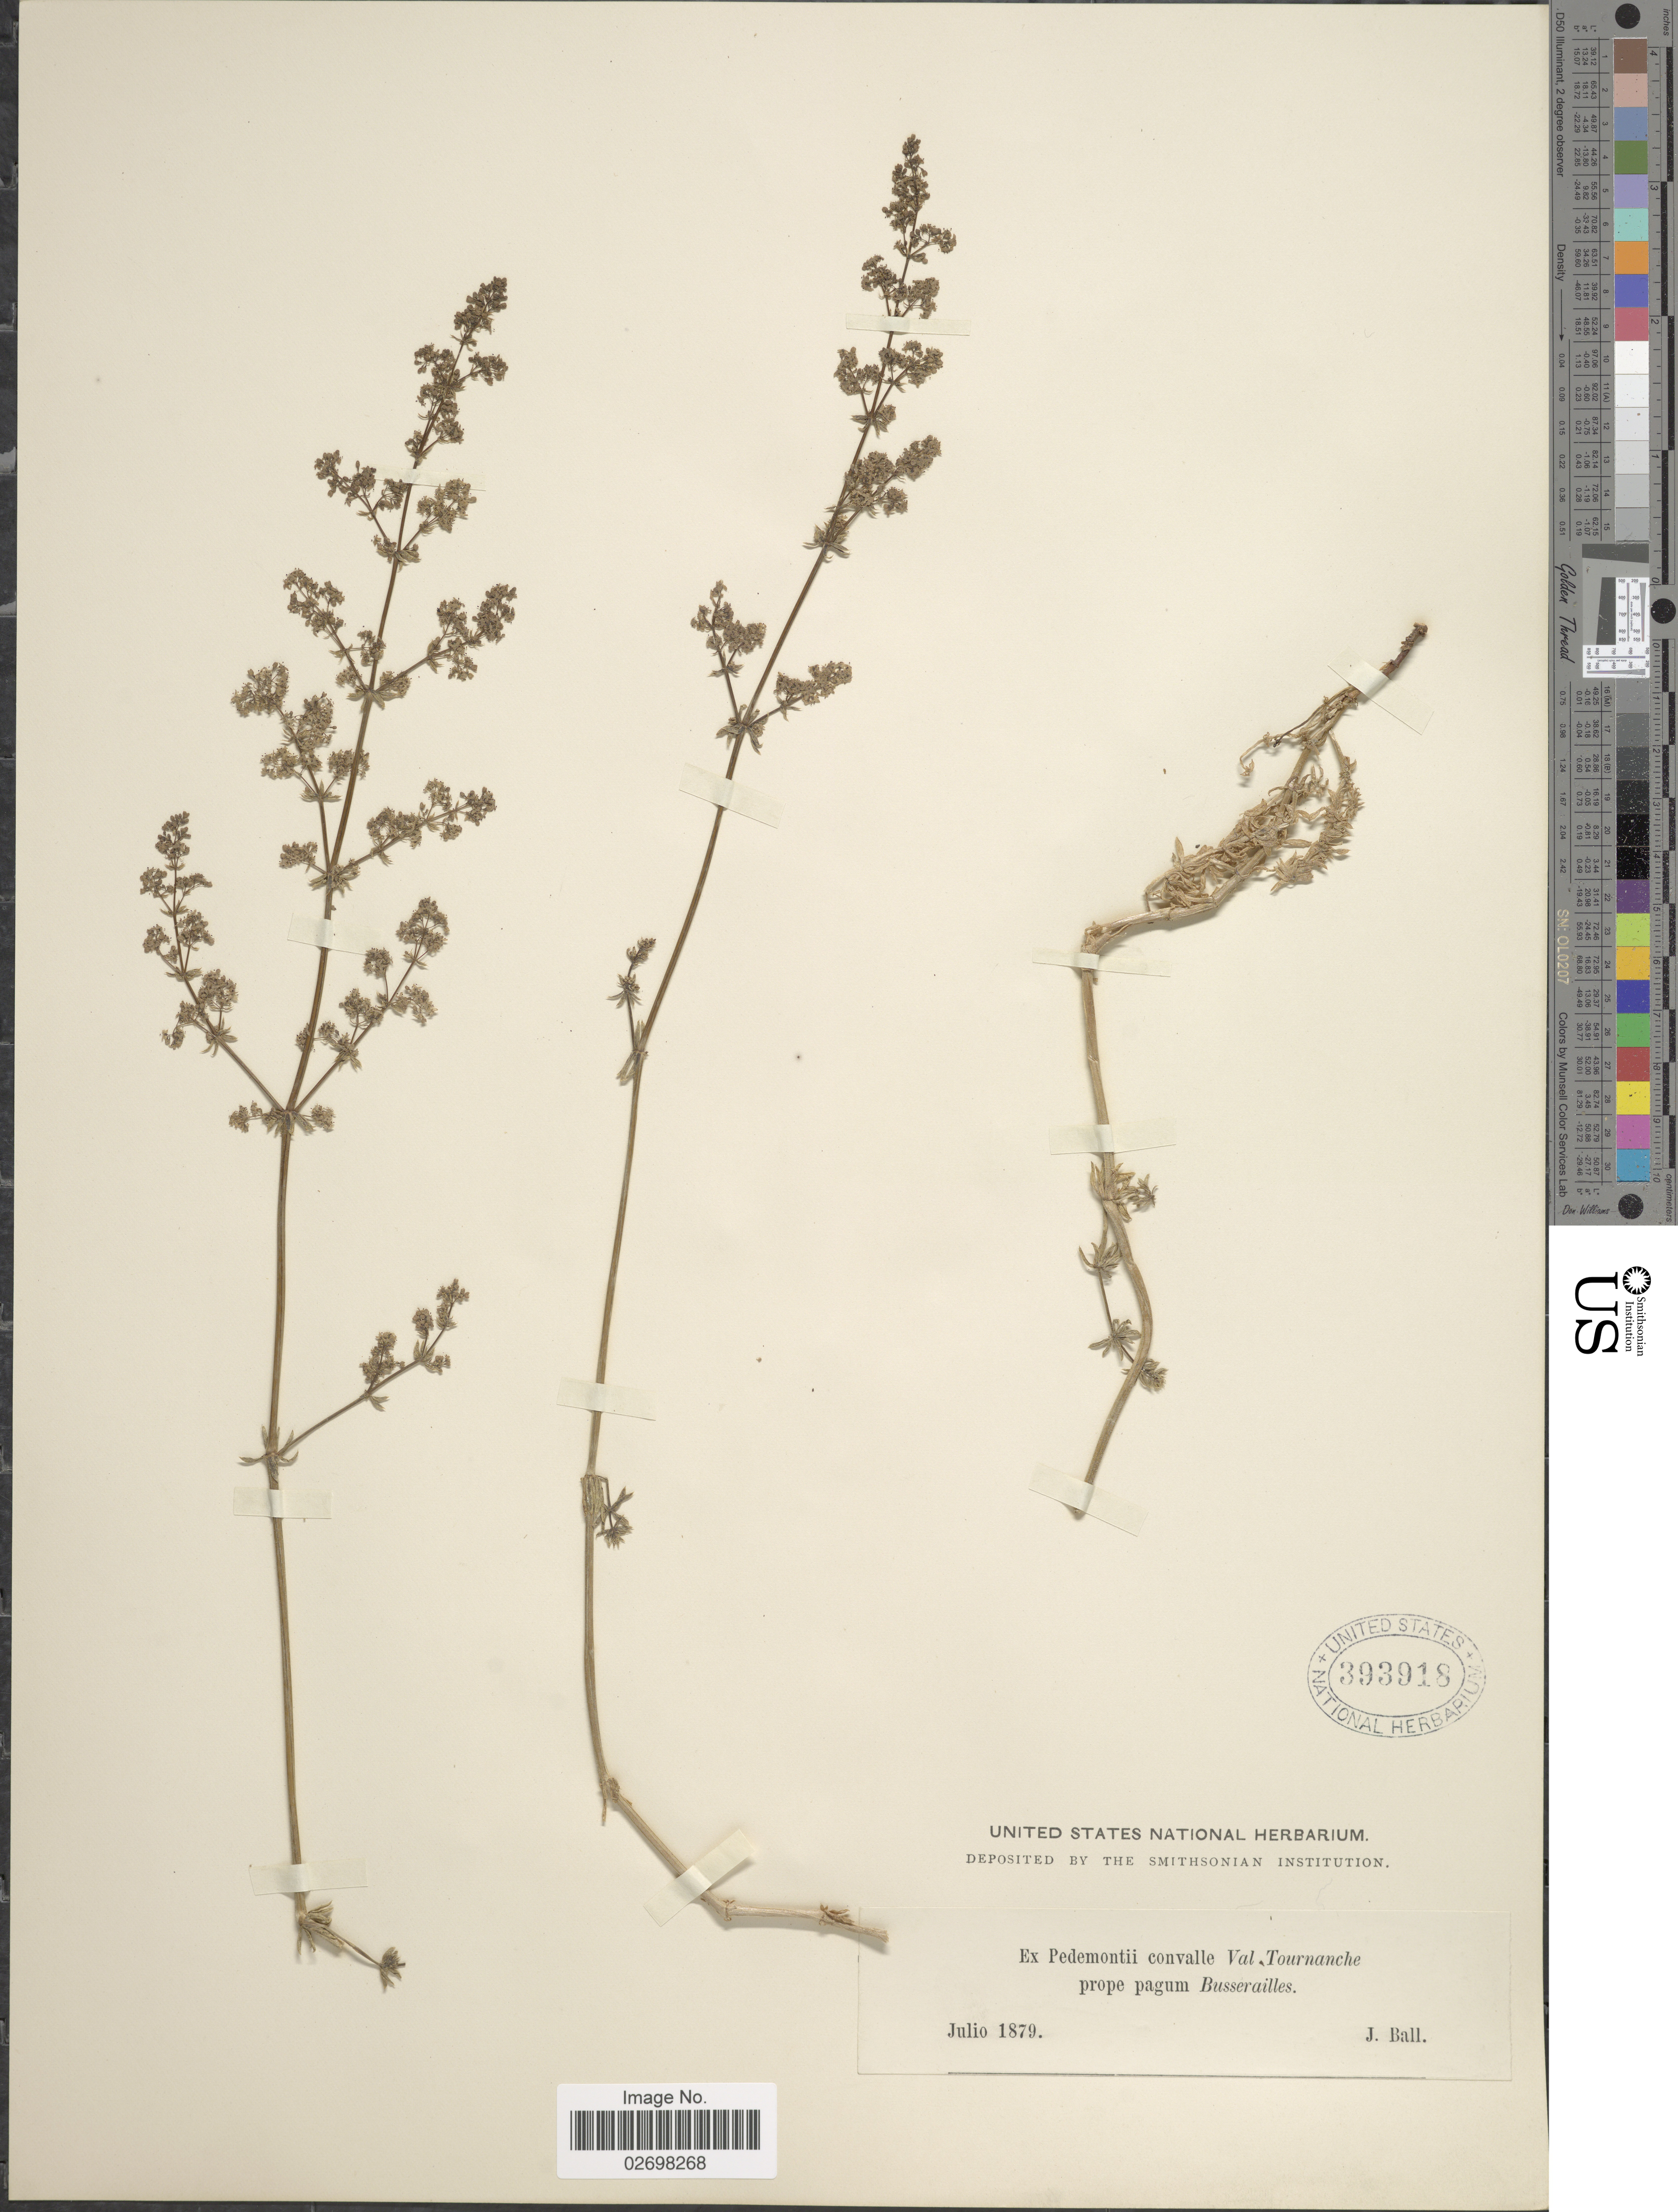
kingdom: Plantae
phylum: Tracheophyta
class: Magnoliopsida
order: Gentianales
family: Rubiaceae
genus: Galium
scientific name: Galium sp.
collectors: J. Ball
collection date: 1879-07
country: France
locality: Pedemontii convalle Val Tournanche prope pagum Busserailles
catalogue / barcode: US 393918